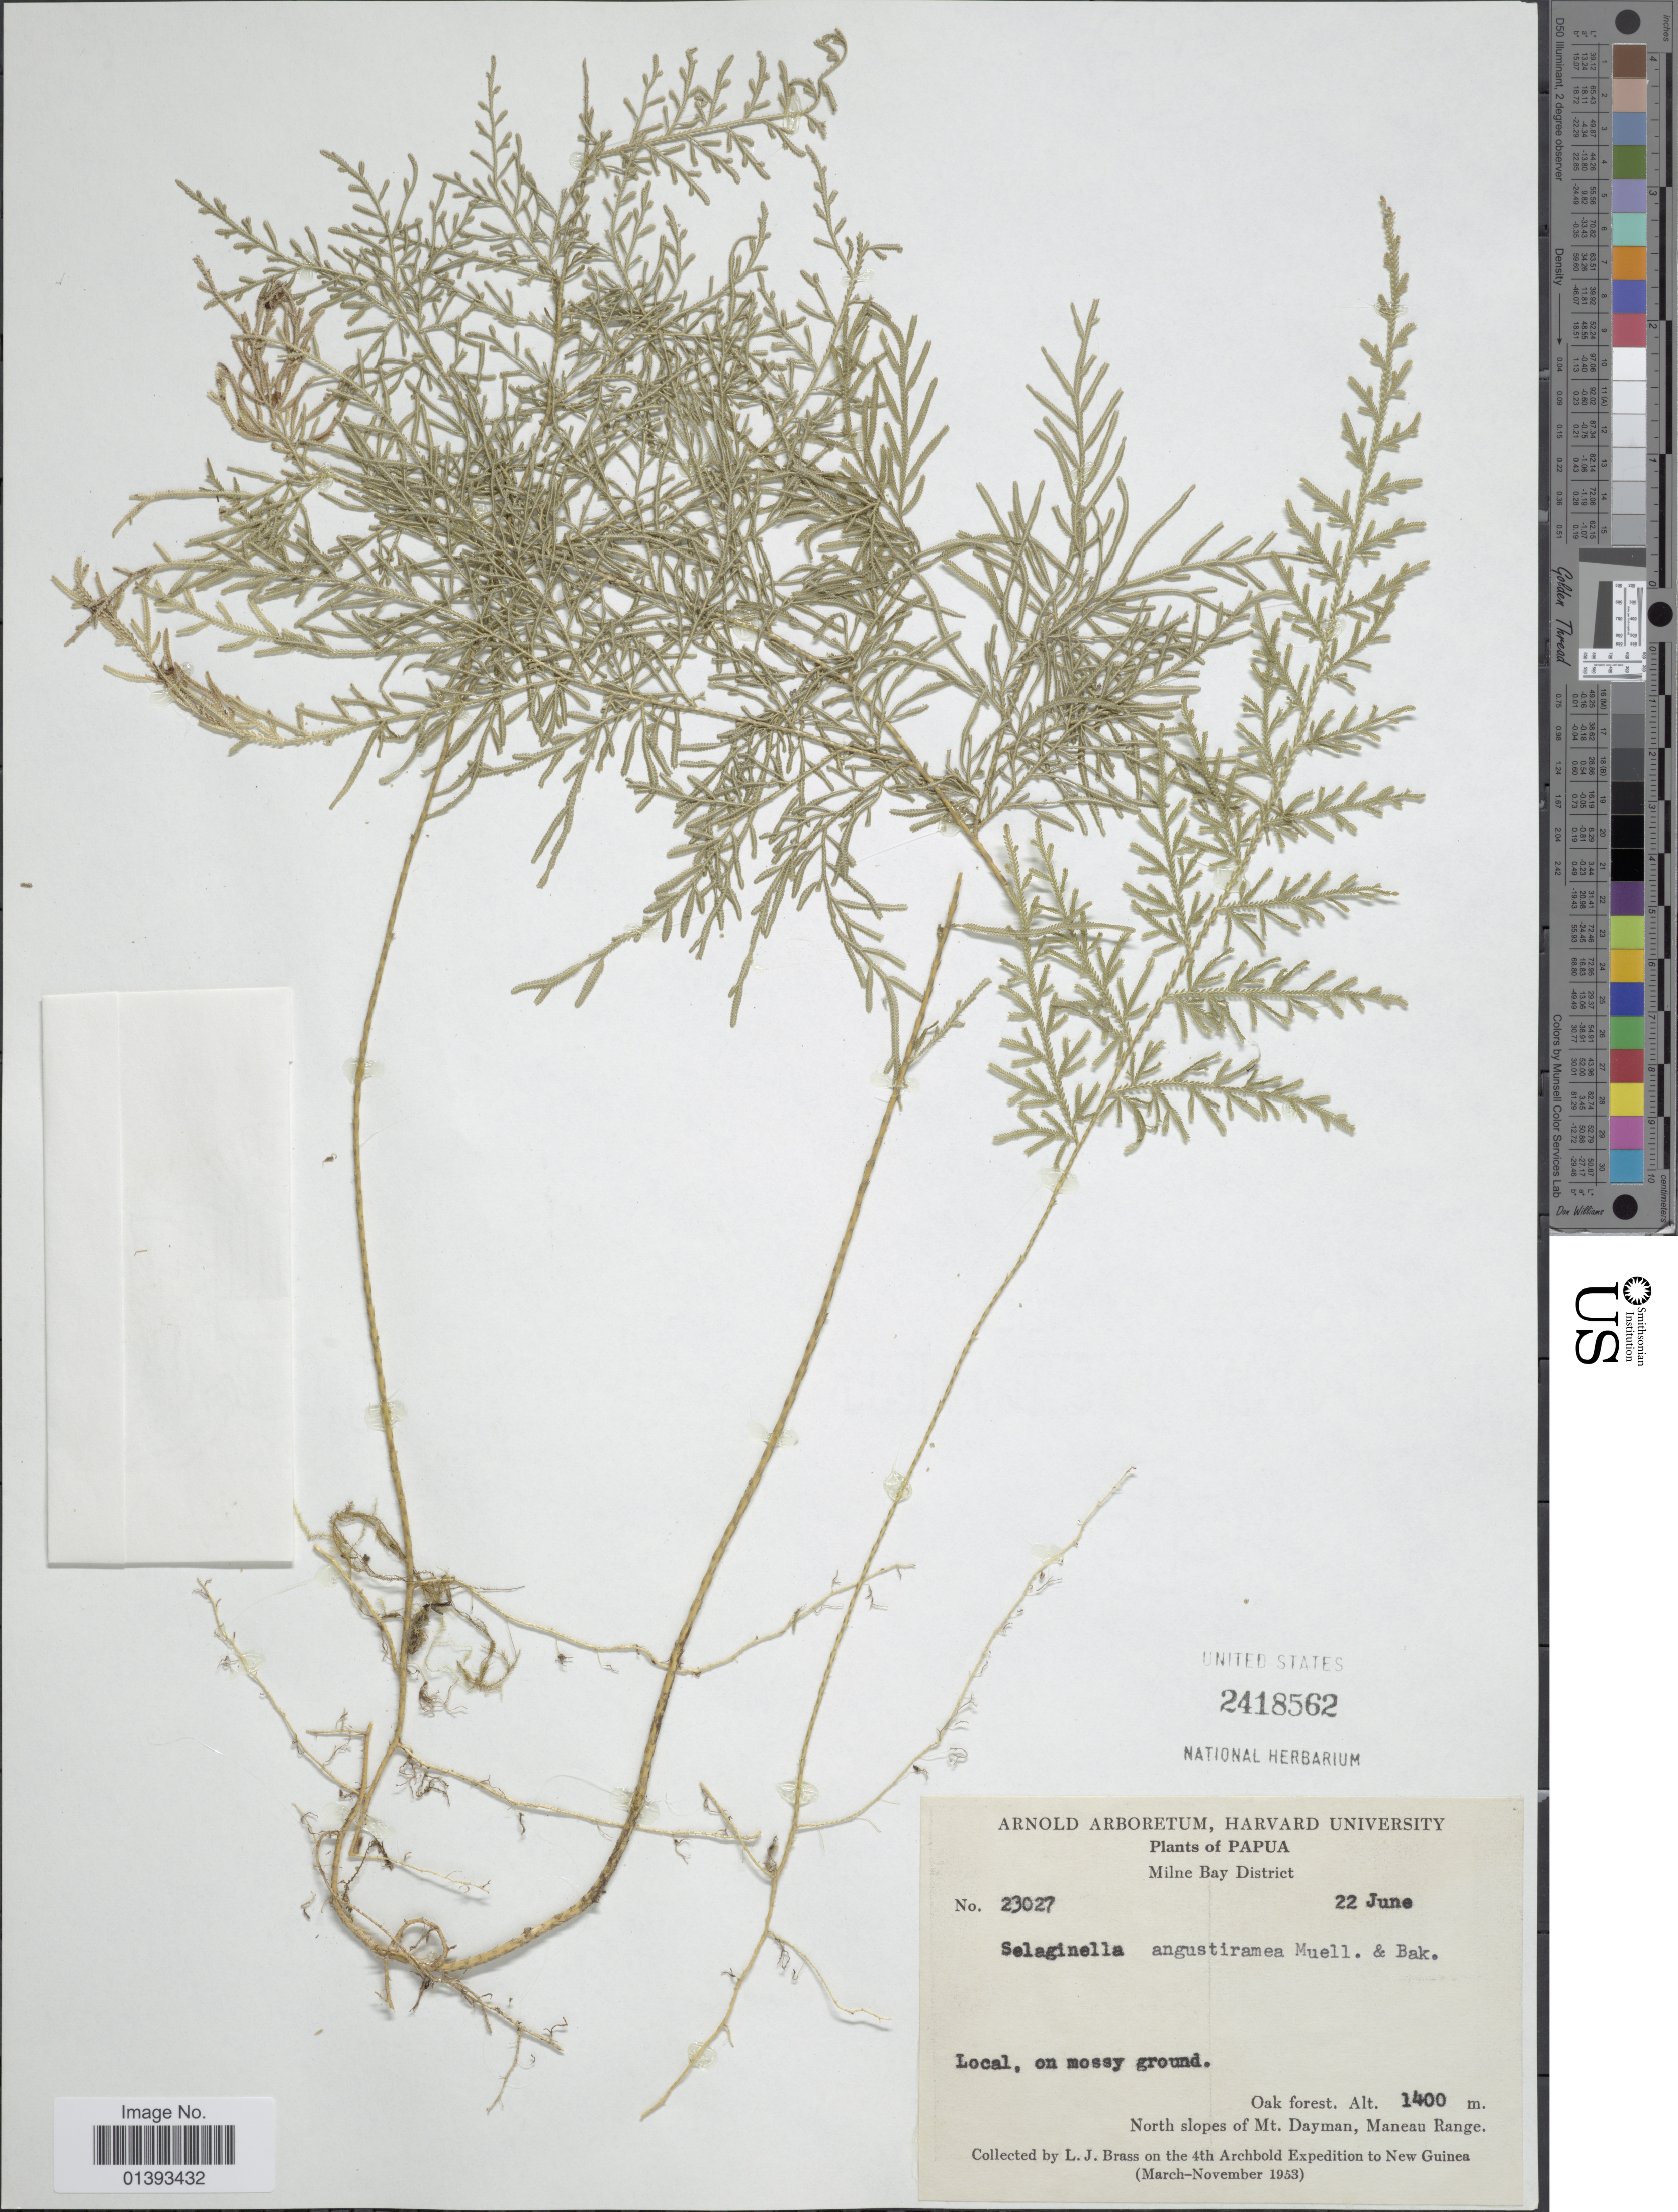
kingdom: Plantae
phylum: Tracheophyta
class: Lycopodiopsida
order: Selaginellales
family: Selaginellaceae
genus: Selaginella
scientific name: Selaginella angustiramea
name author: F. Muell. & Baker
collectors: L. J. Brass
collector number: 23027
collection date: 1953-06-22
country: Papua New Guinea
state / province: Milne Bay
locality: Oak Forest, North slopes of mt. Dayman, Maneau Range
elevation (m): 1400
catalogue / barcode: US 2418562